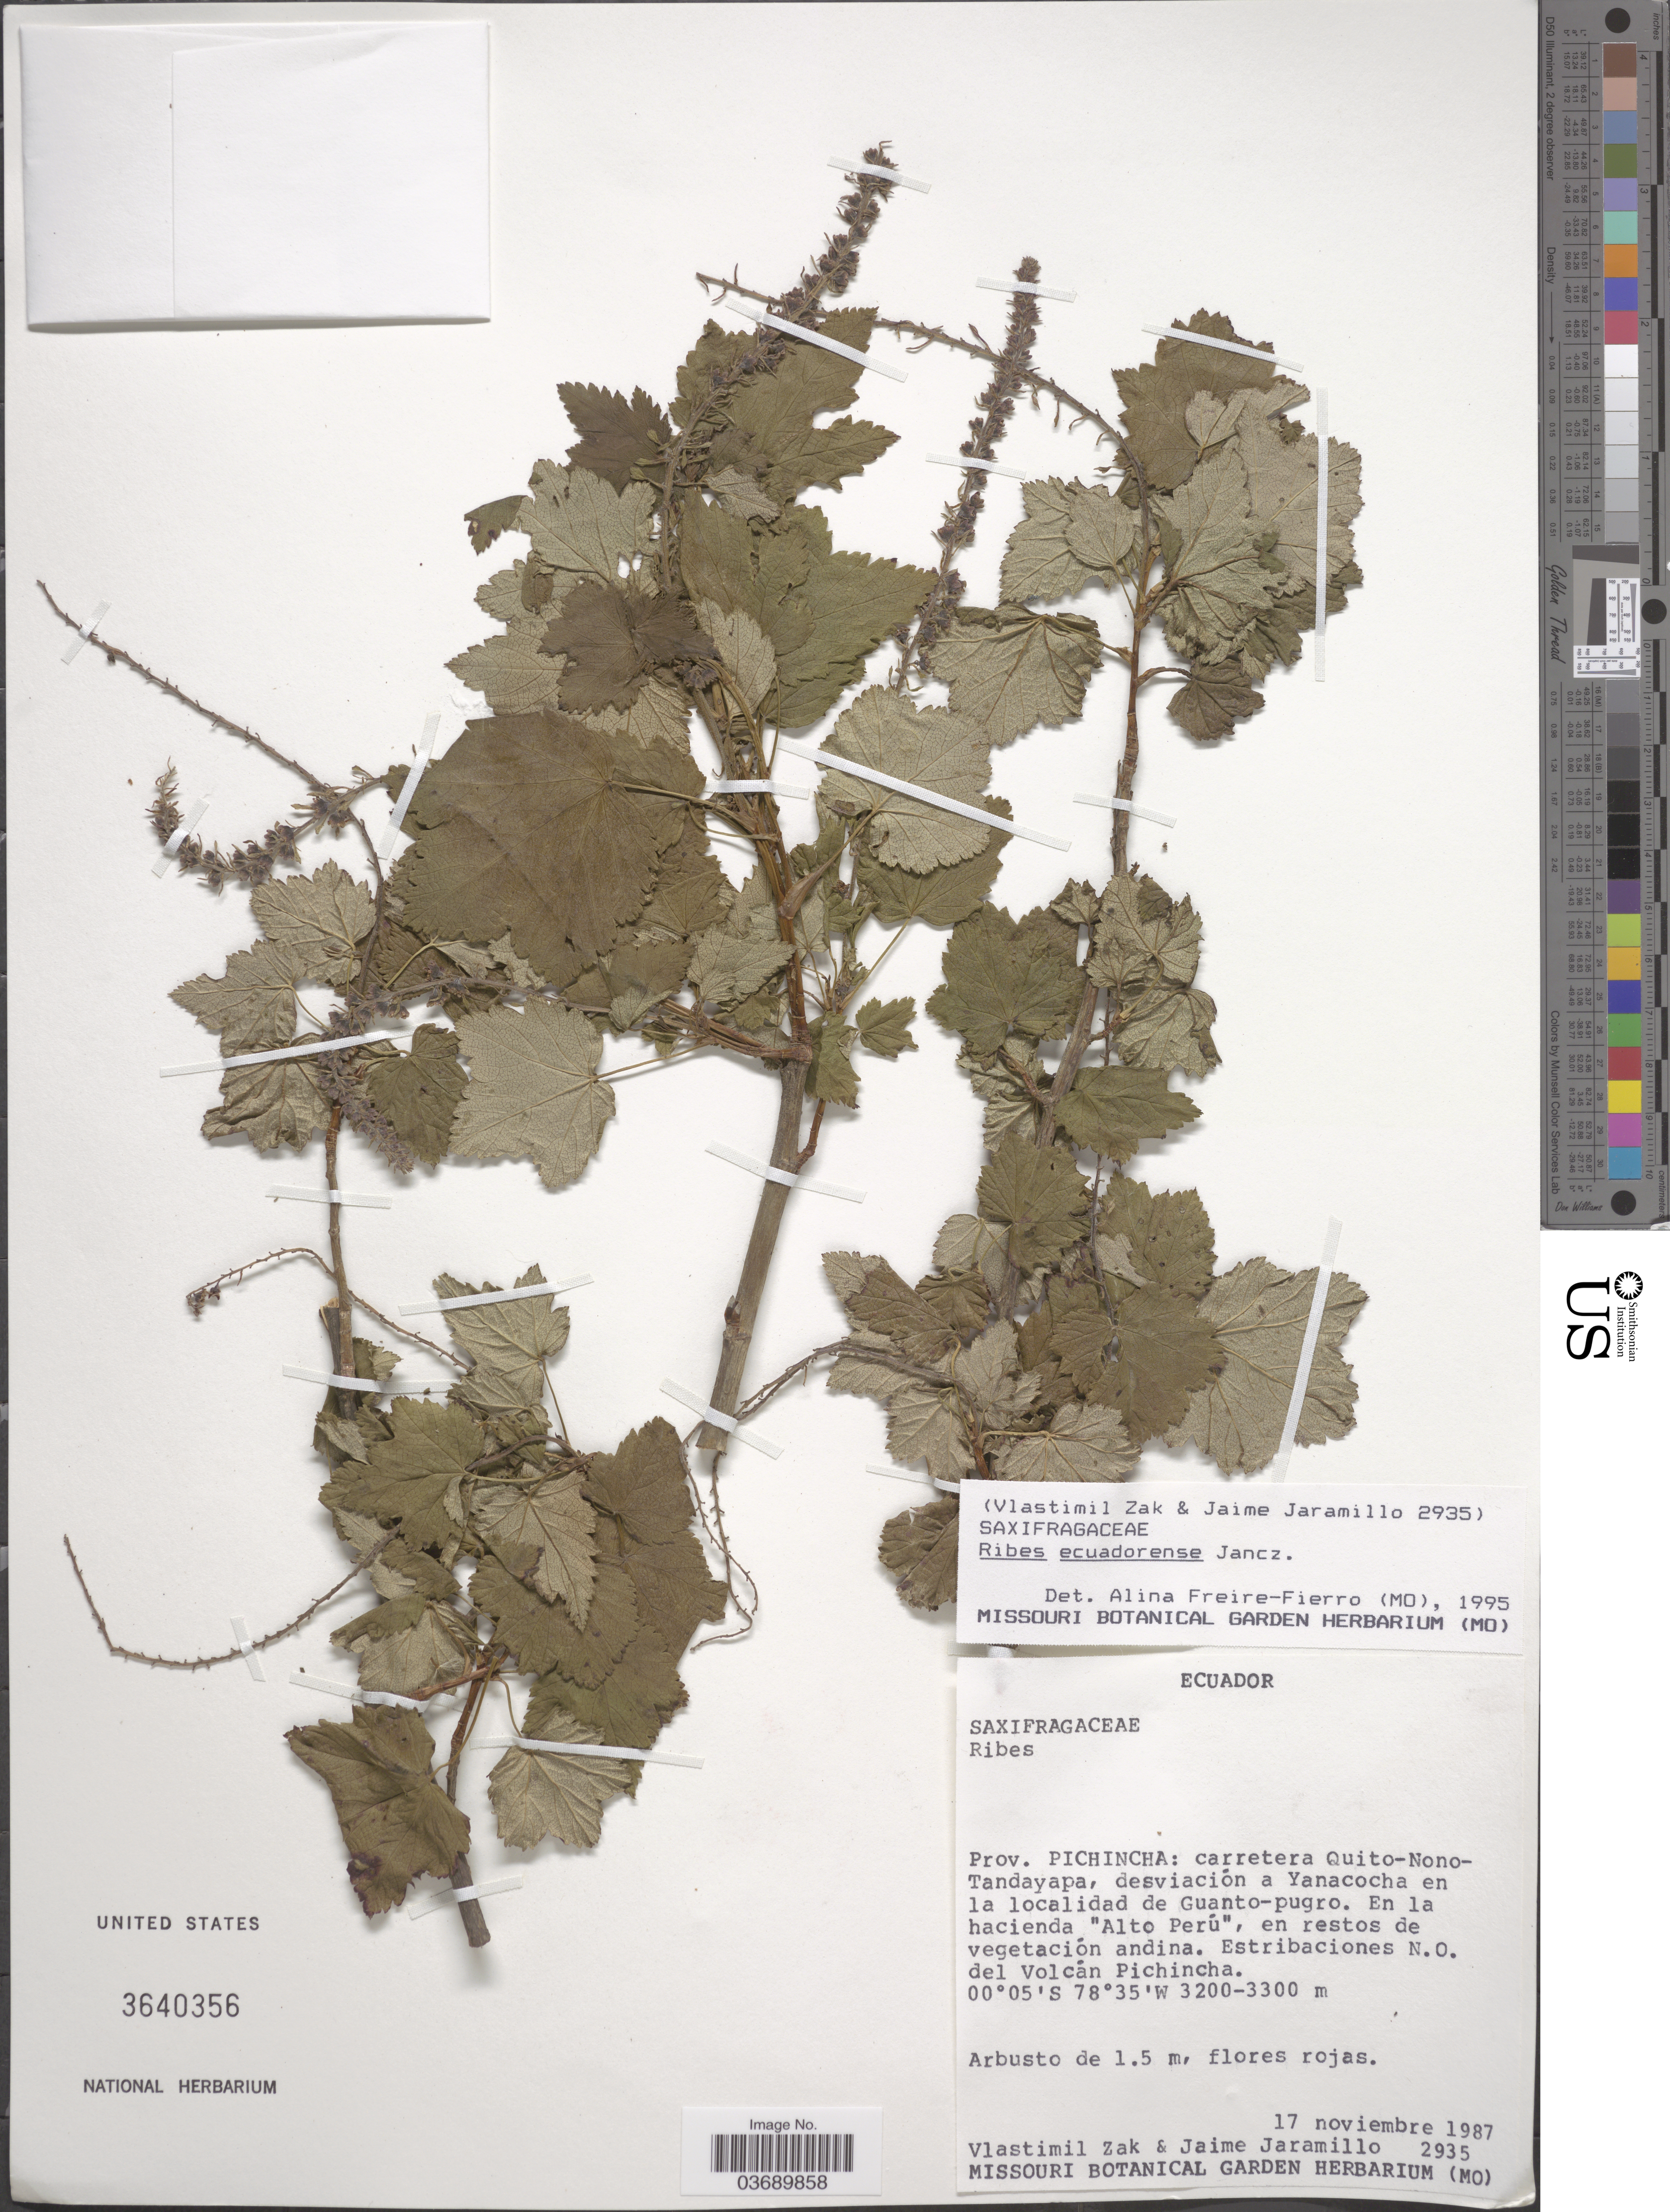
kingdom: Plantae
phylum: Tracheophyta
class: Magnoliopsida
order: Saxifragales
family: Grossulariaceae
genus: Ribes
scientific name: Ribes ecuadorense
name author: Jancz.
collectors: V. Zak & J. Jaramillo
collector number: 2935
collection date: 1987-11-17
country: Ecuador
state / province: Pichincha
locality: Carretera Quito-Nono-Tandayapa, desviación a Yanacocha en la localidad de Guanto-pugro. En la hacienda "Alto Perú", en restos de vegetación andina. Estribaciones N.O. del Volcán Pichincha.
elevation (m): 3200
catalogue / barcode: US 3640356